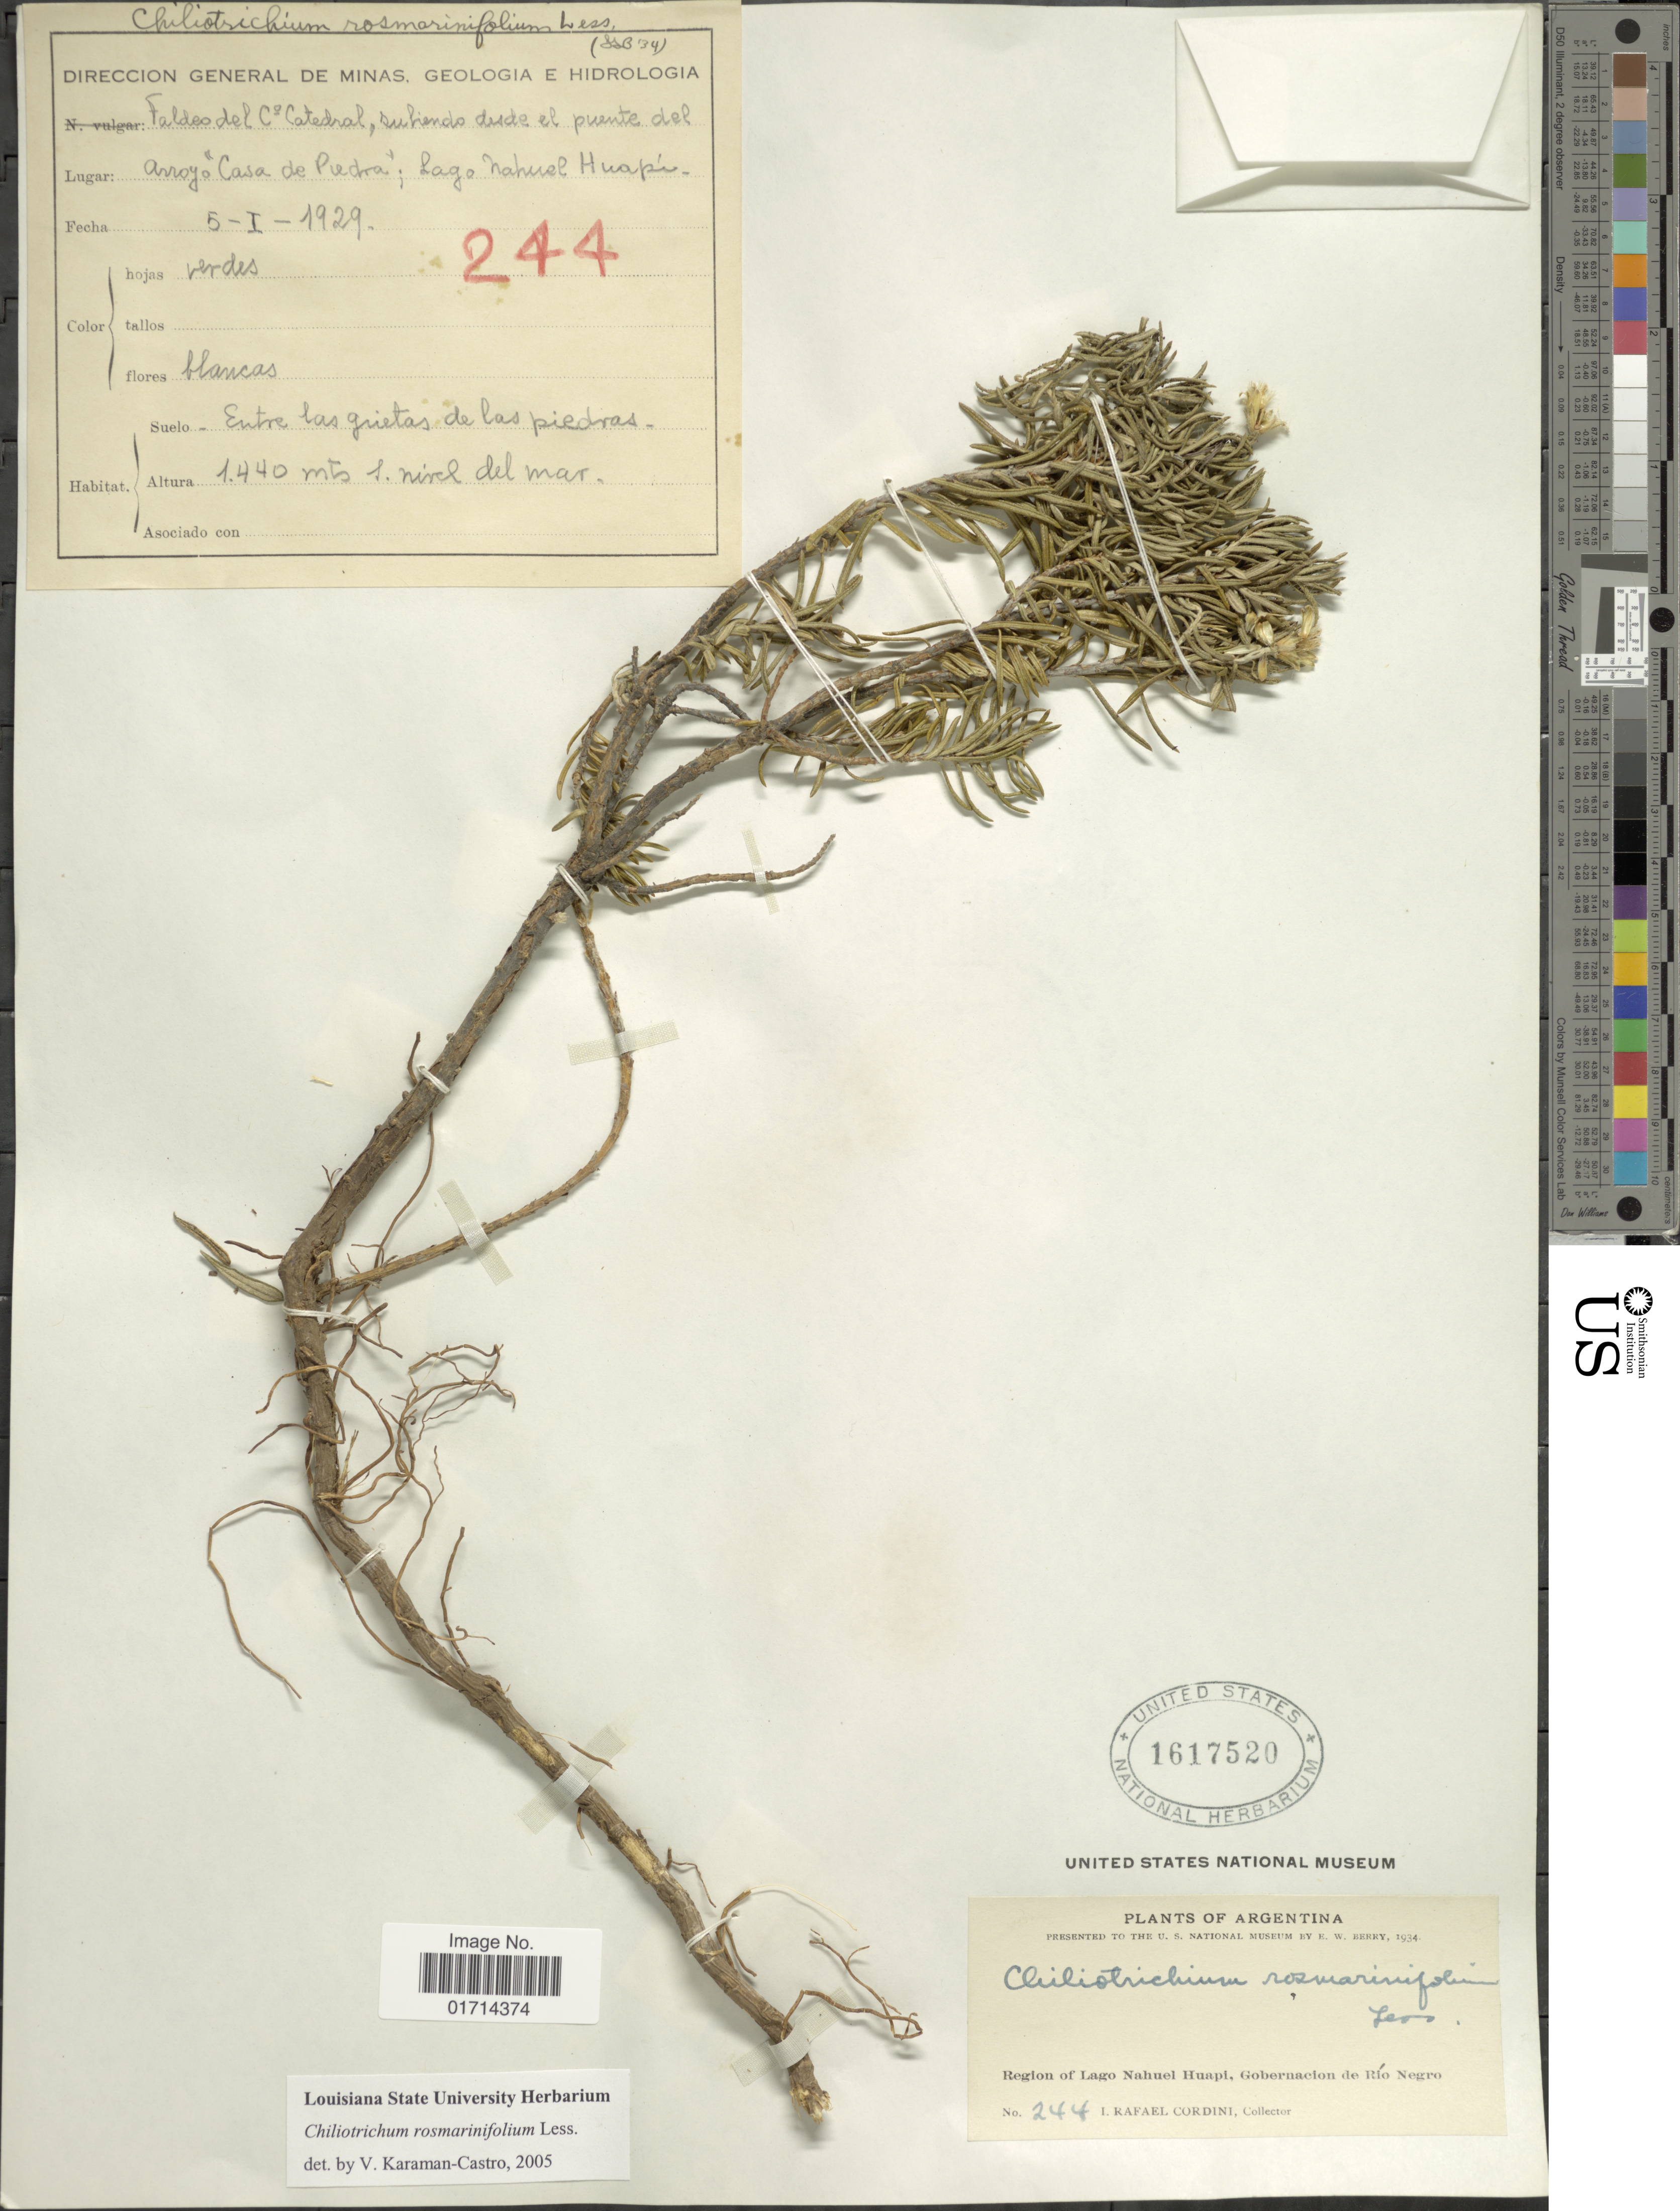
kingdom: Plantae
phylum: Tracheophyta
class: Magnoliopsida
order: Asterales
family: Asteraceae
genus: Chiliotrichum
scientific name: Chiliotrichum rosmarinifolium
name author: Less.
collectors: I. Cordini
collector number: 244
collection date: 1929-01-05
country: Argentina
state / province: Rio Negro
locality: Region of Lago Nahuel Huapi, Gobernacion de Rio Negro, Faldeo del C Catedral, subiendo dude el puente del Arroyo "Casa de Piedra"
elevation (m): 1440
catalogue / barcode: US 1617520